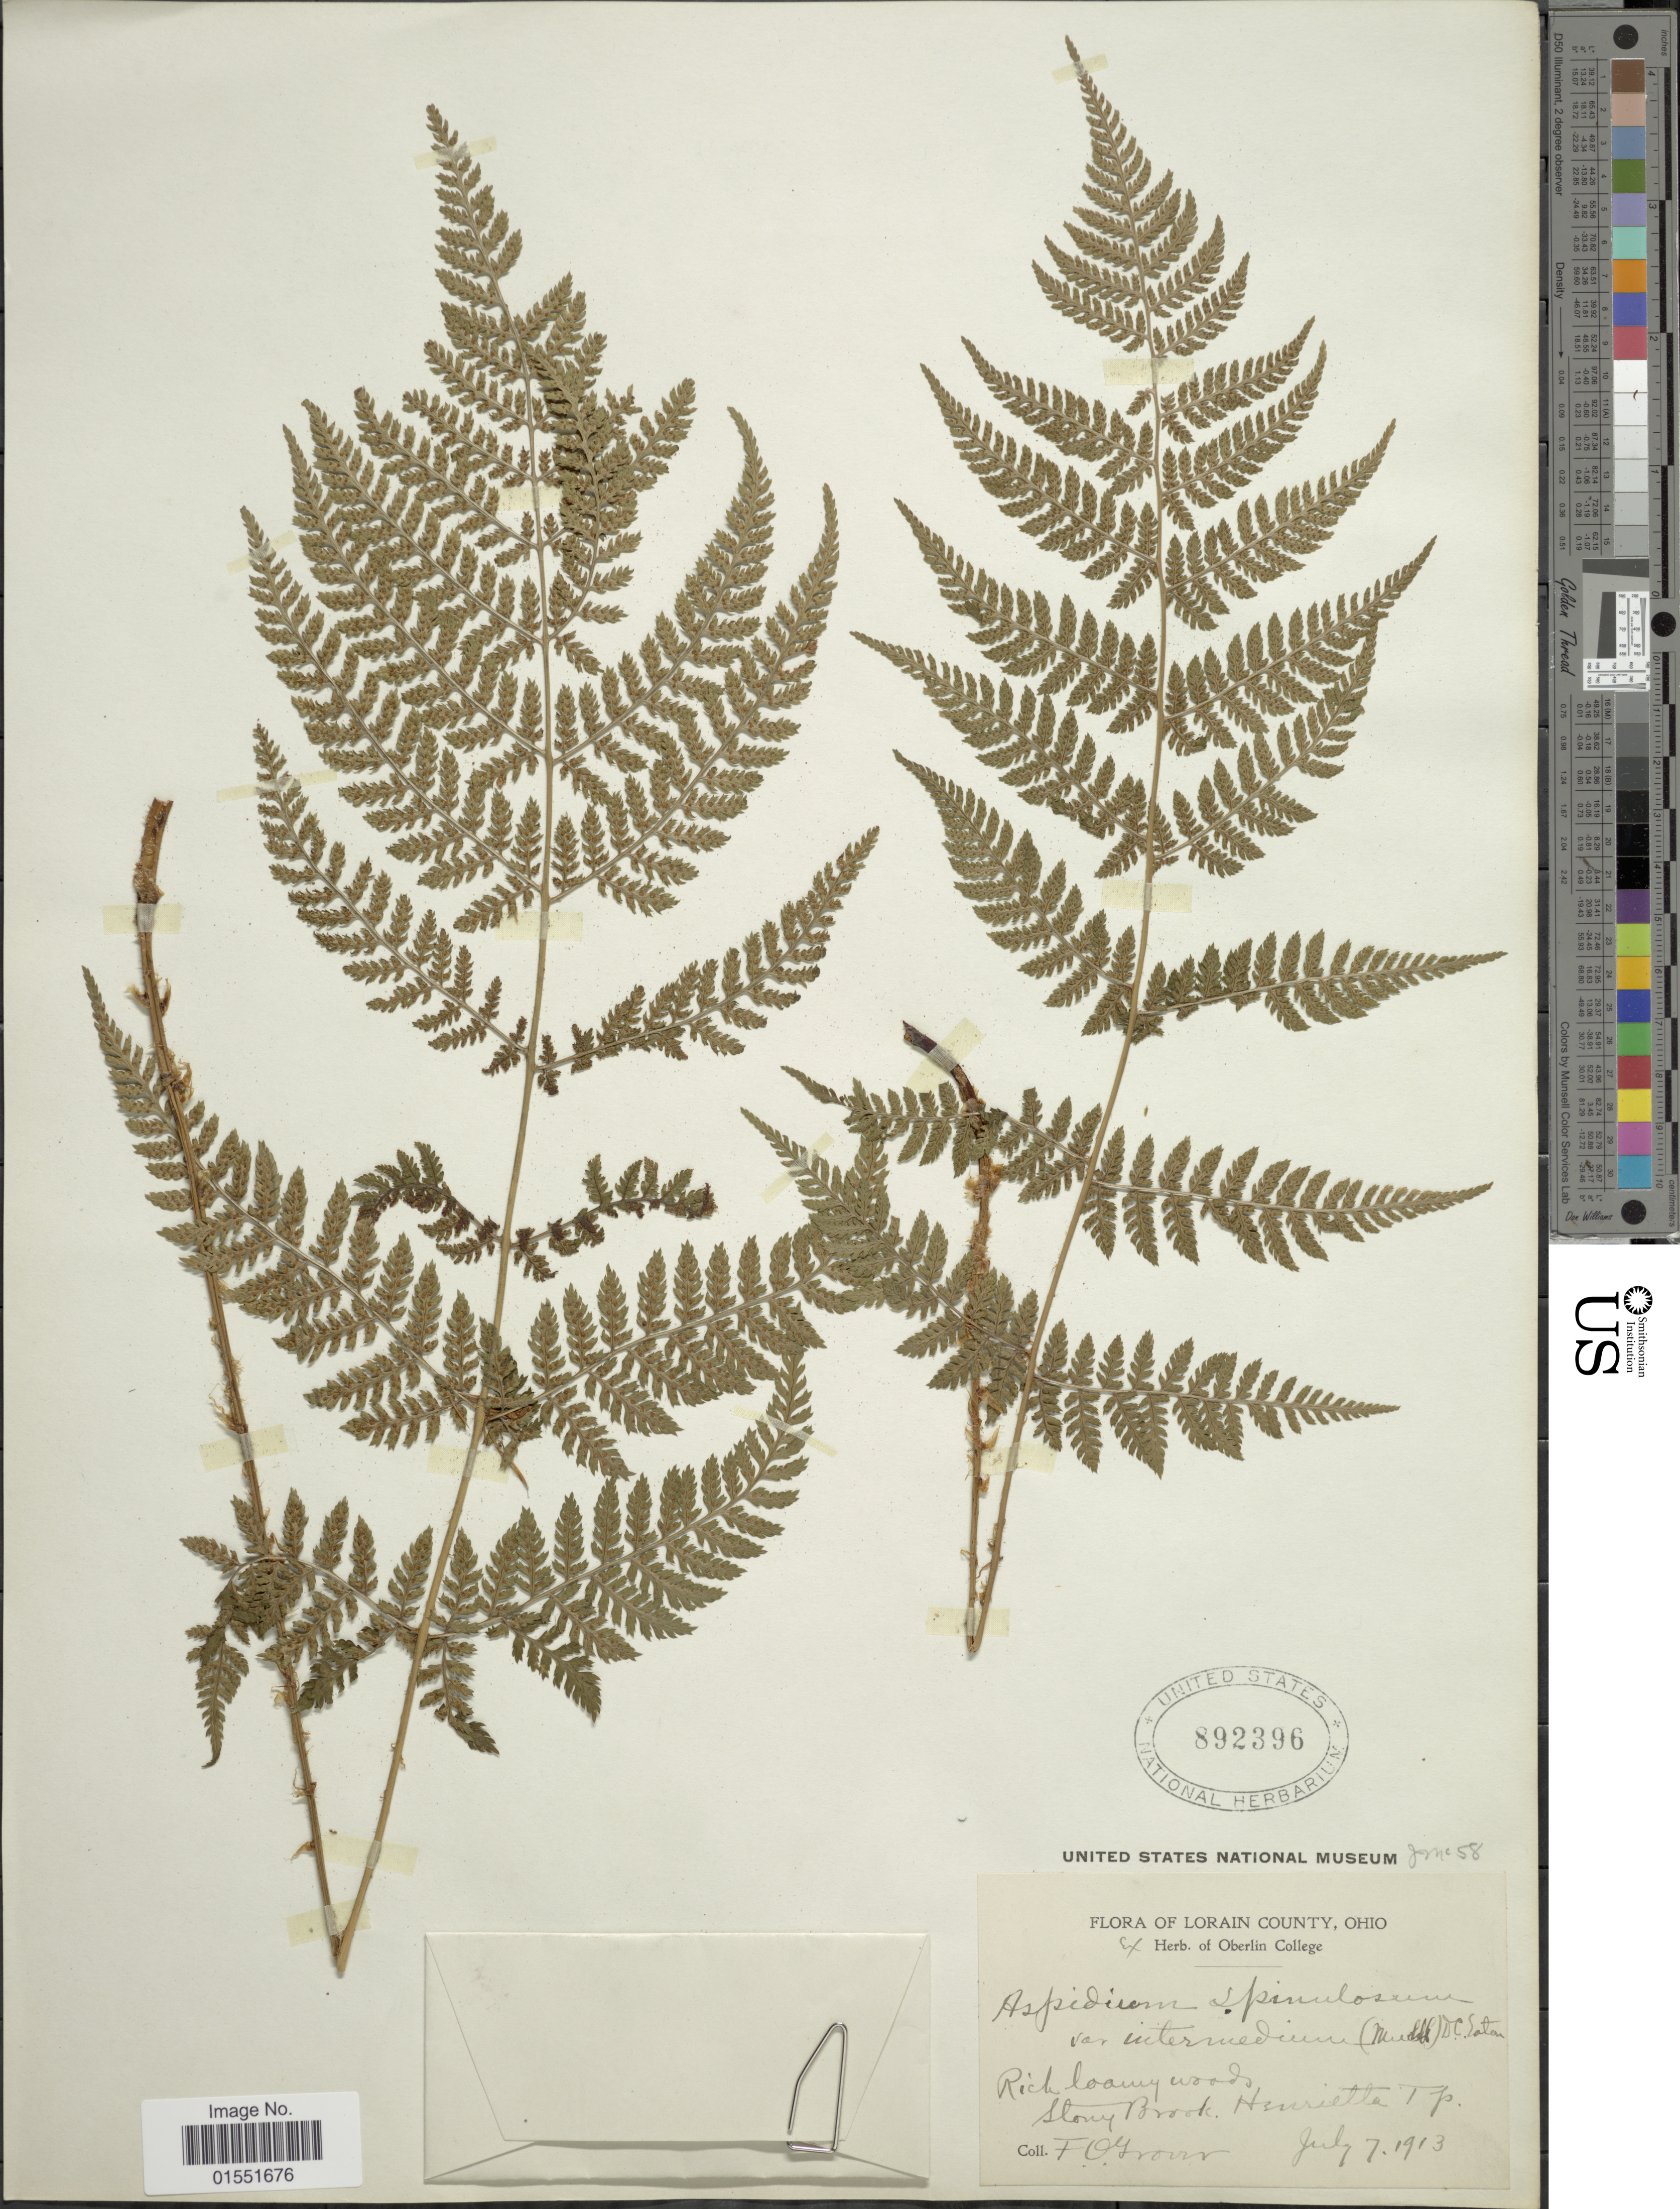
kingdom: Plantae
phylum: Tracheophyta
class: Polypodiopsida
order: Polypodiales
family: Dryopteridaceae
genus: Dryopteris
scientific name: Dryopteris intermedia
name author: (Muhl.) A. Gray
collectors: F. Grover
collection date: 1913-07-07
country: United States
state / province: Ohio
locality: Lorain County. Stony Brook. Henriette Tp.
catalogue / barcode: US 892396